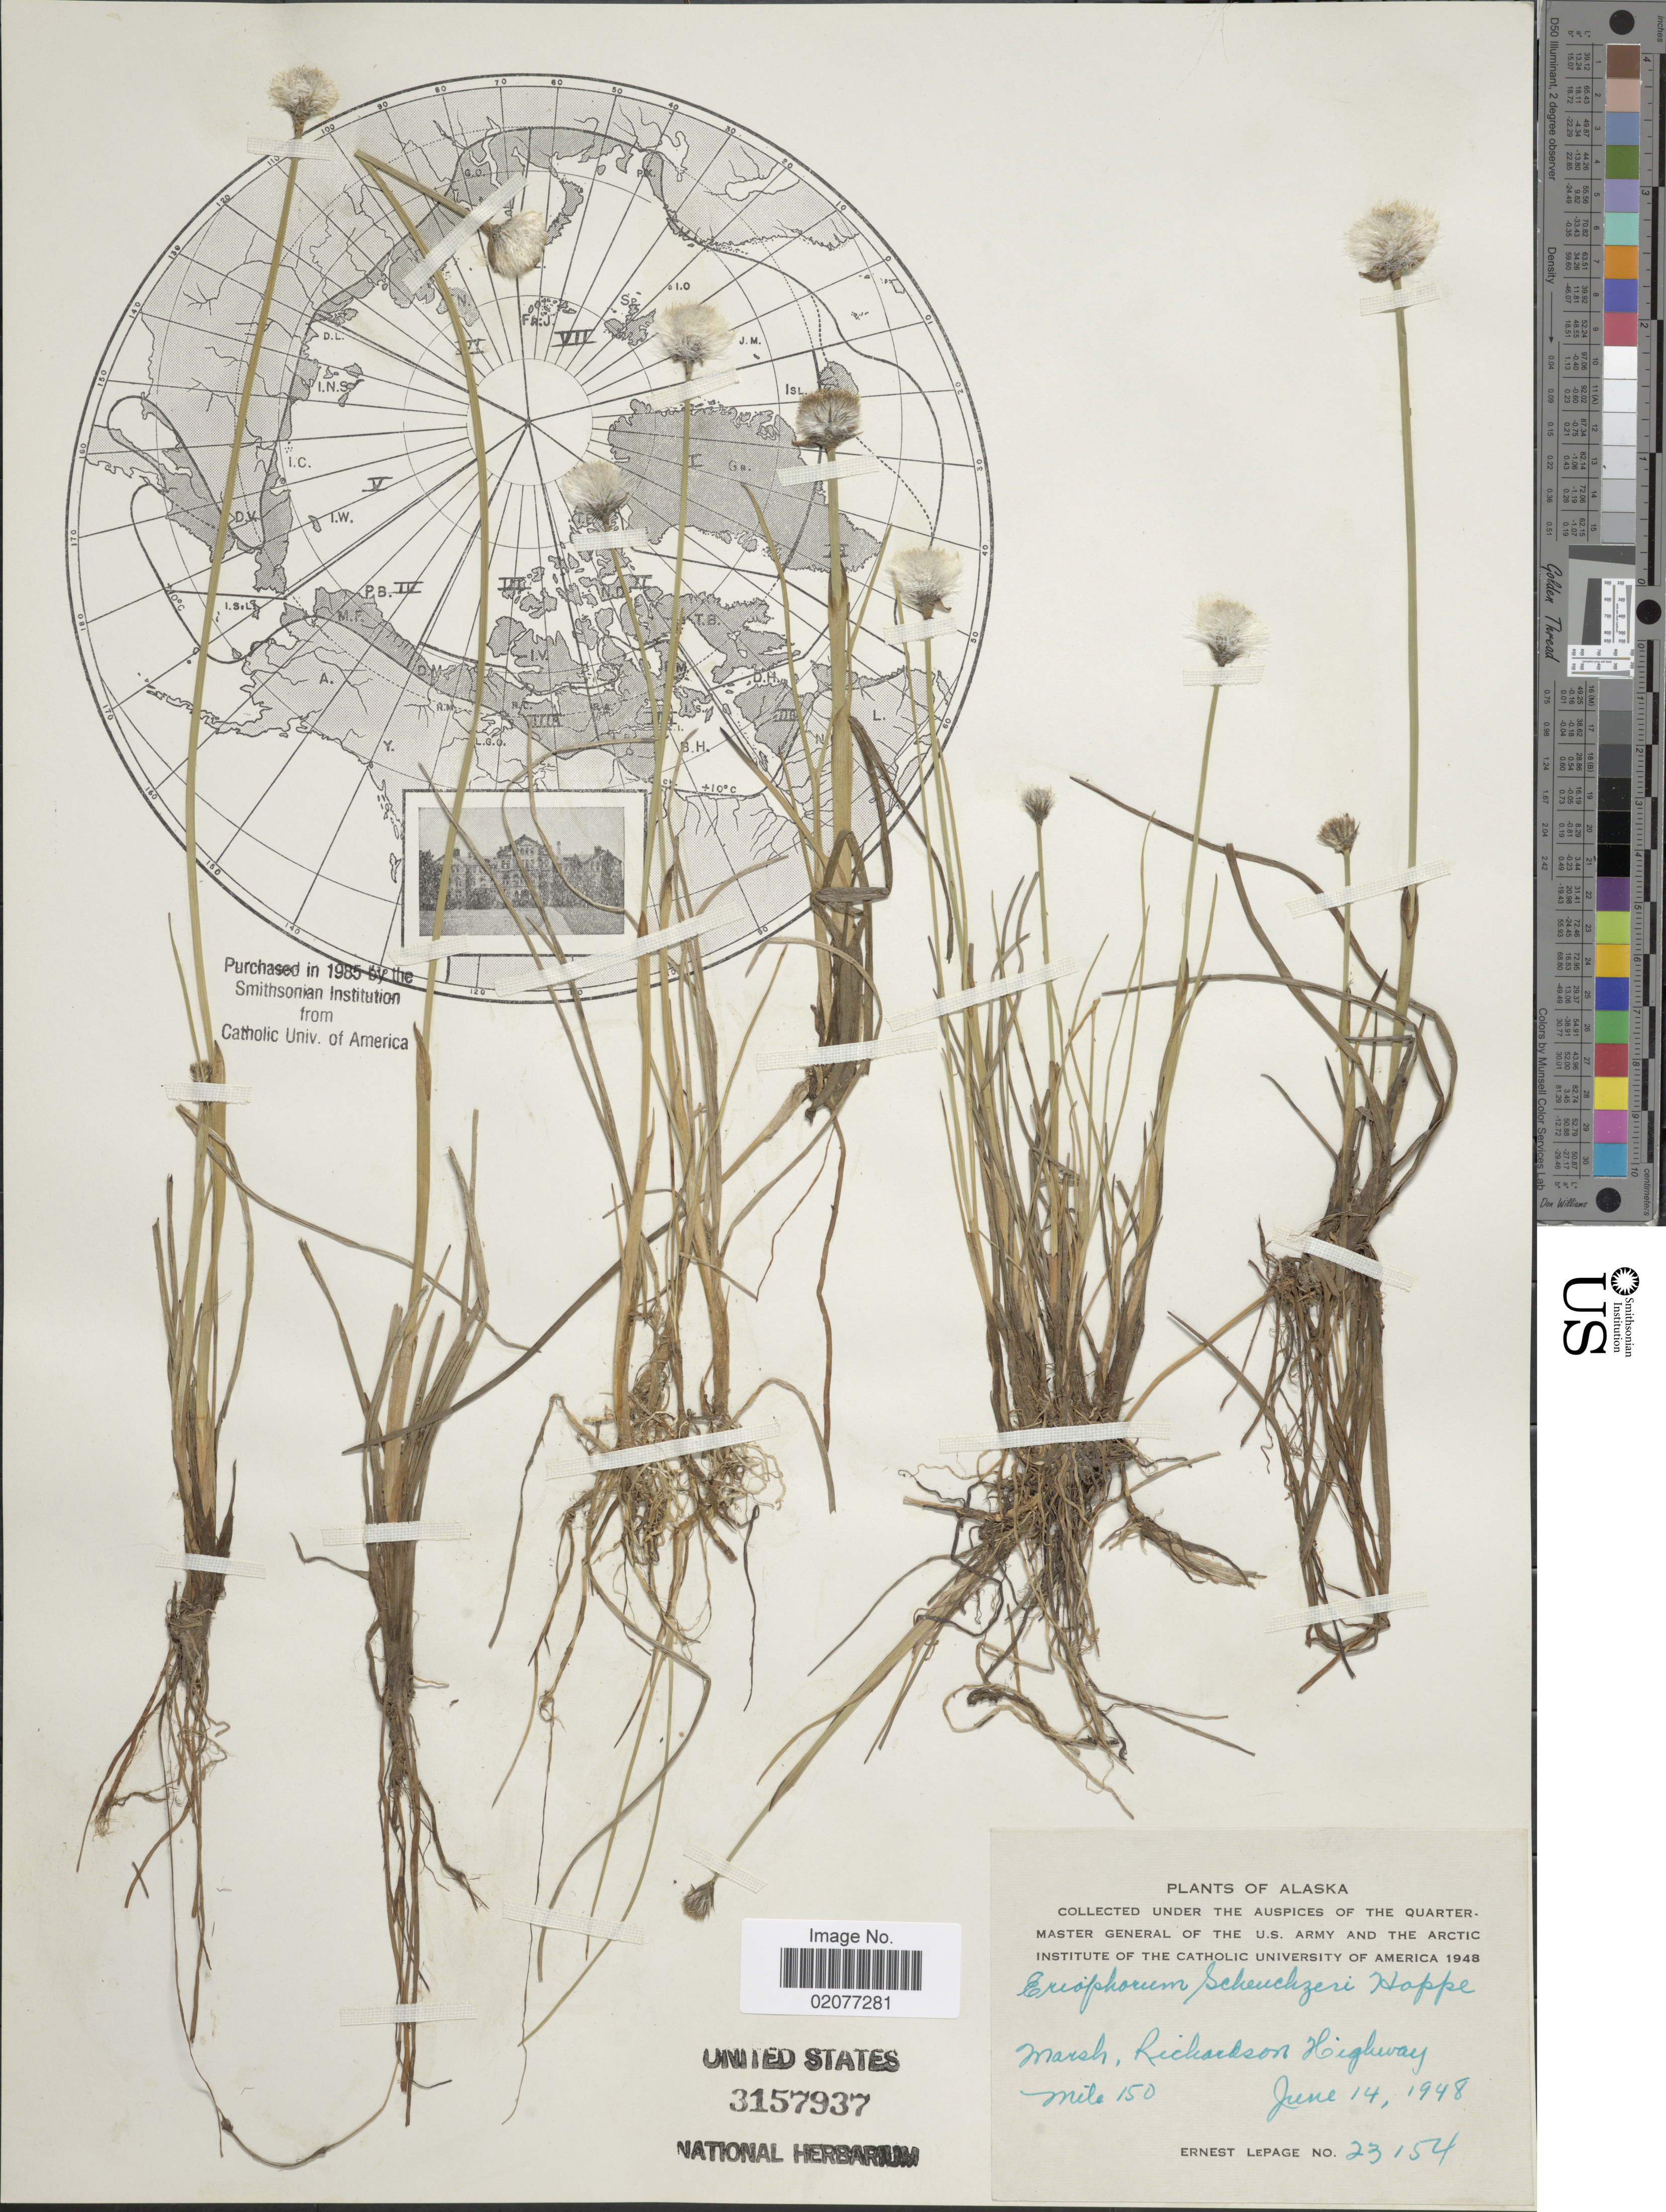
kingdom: Plantae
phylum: Tracheophyta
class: Liliopsida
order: Poales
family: Cyperaceae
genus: Eriophorum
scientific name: Eriophorum scheuchzeri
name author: Hoppe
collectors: E. Lepage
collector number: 23154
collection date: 1948-06-14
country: United States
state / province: Alaska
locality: Marsh, Richardson Highway Mile 150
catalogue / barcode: US 3157937